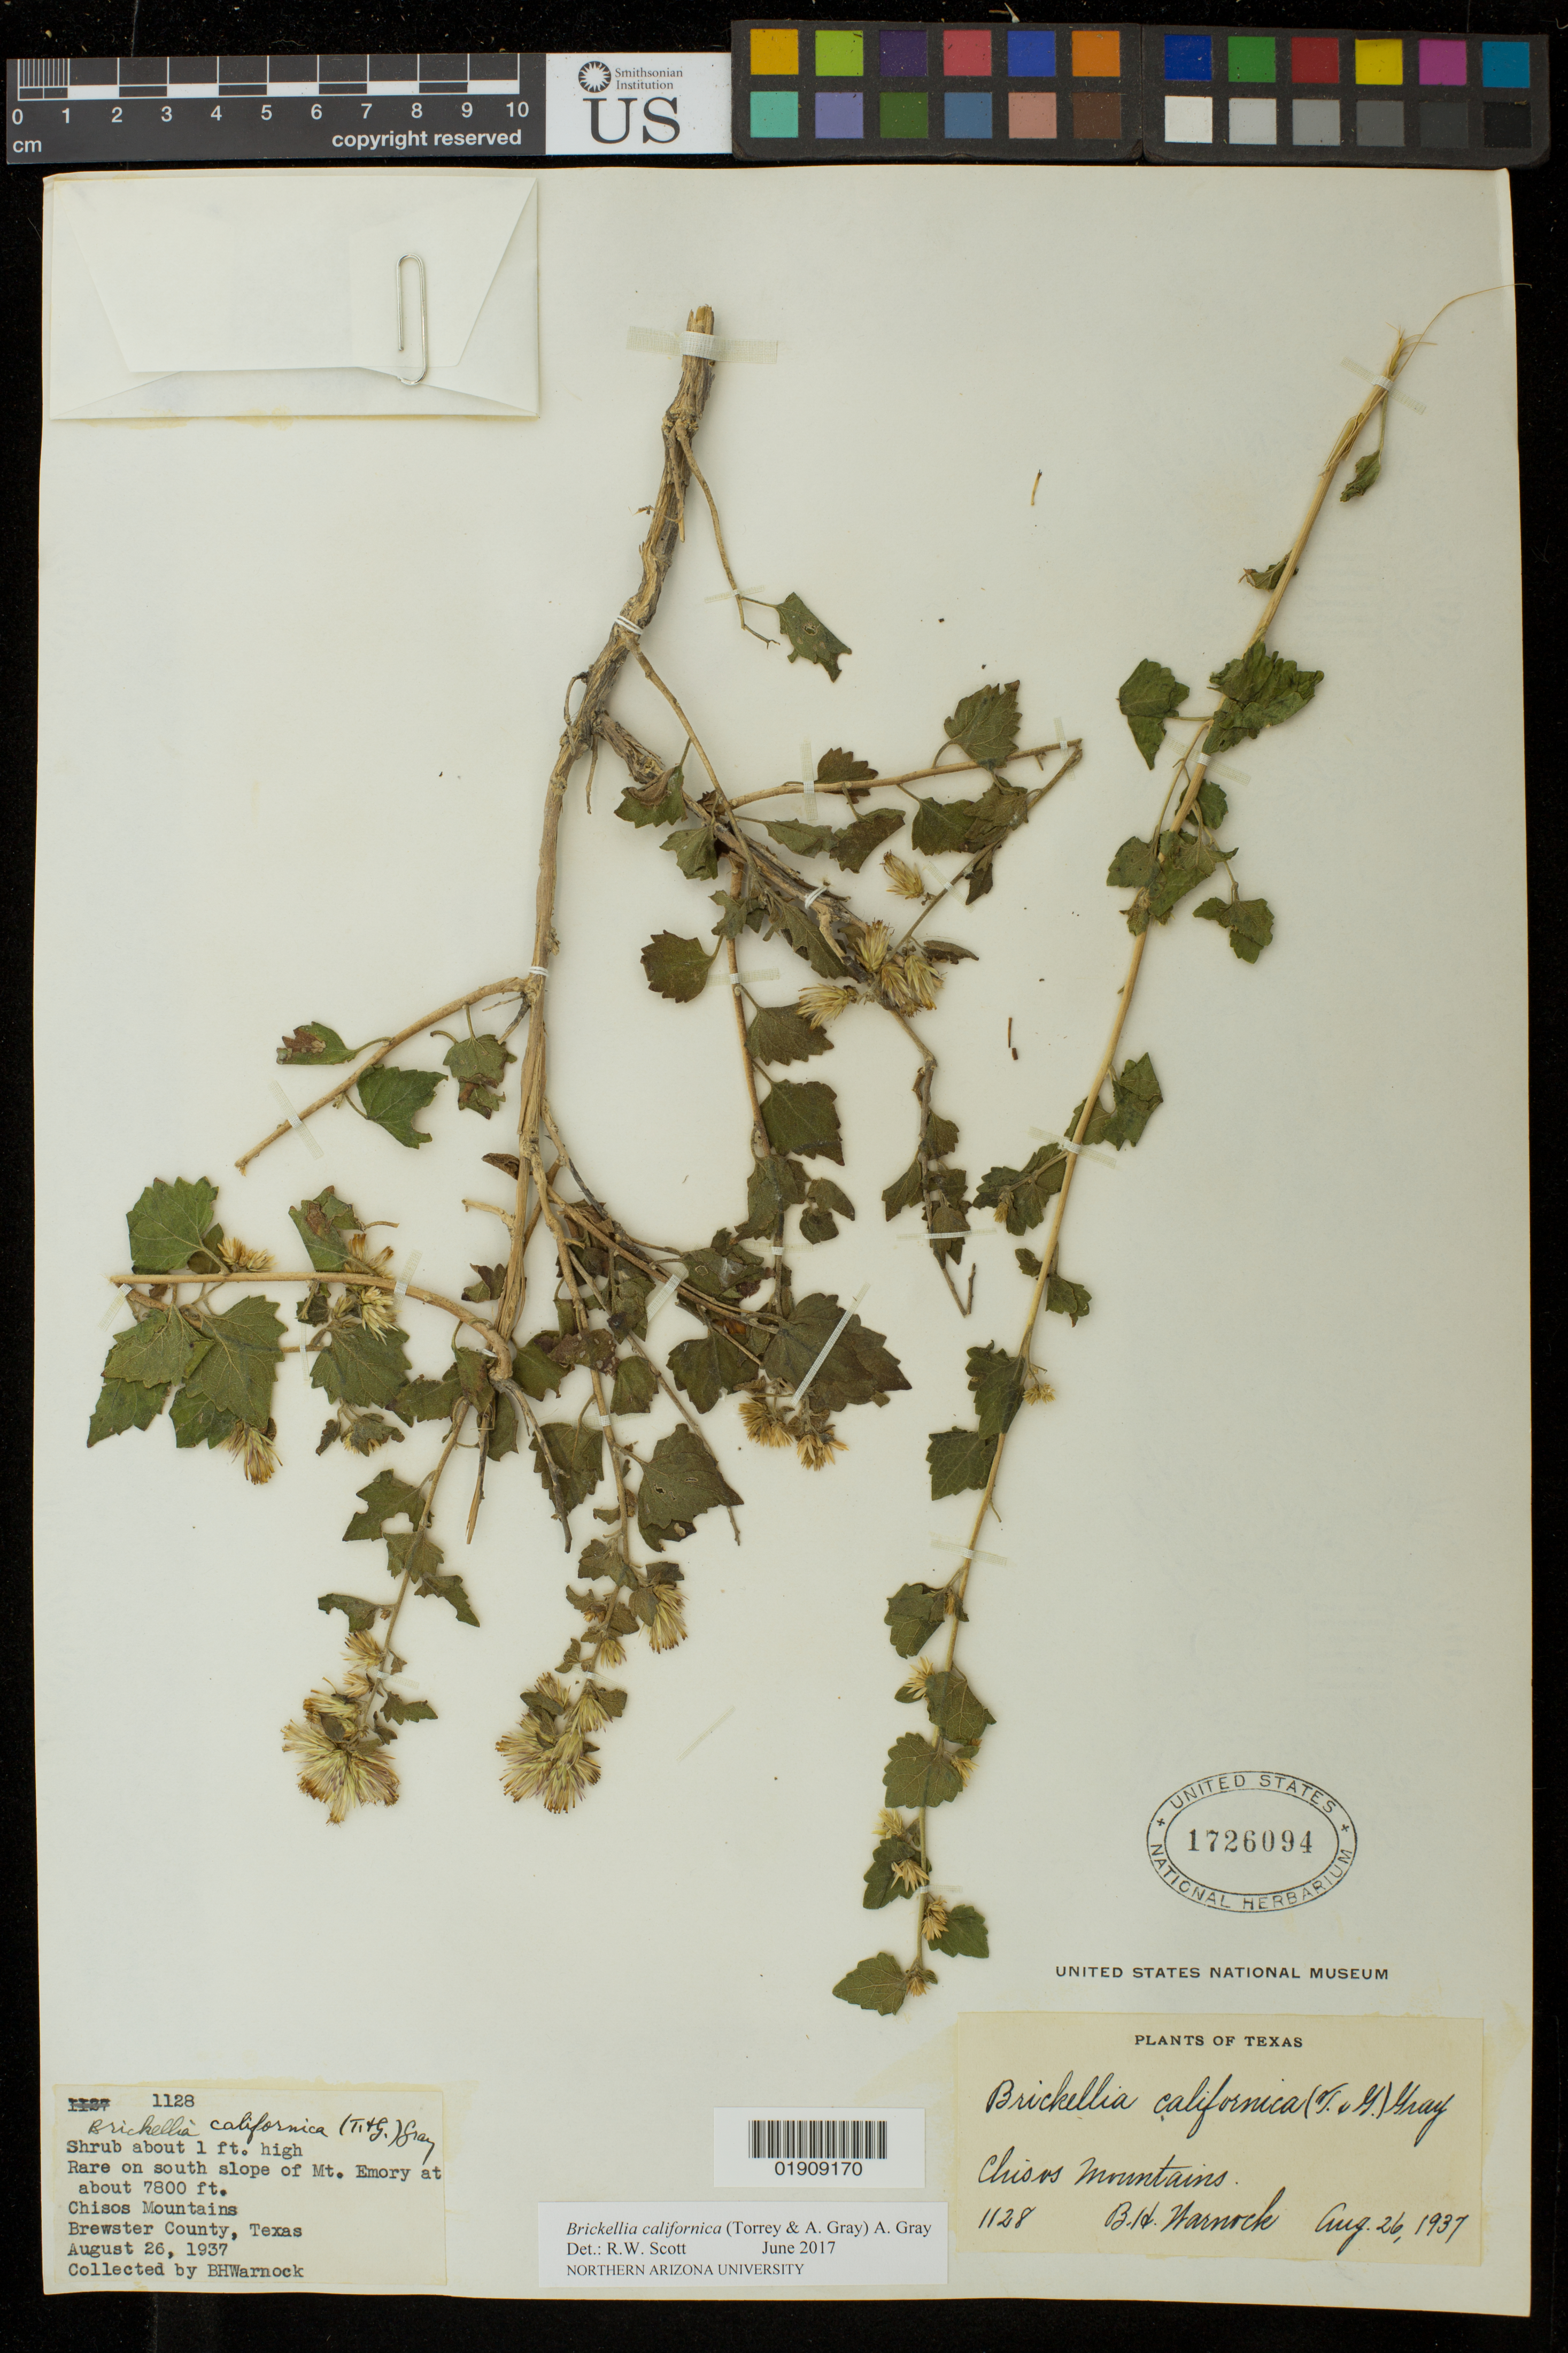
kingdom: Plantae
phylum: Tracheophyta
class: Magnoliopsida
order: Asterales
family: Asteraceae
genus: Brickellia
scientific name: Brickellia californica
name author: (Torr. & A. Gray) A. Gray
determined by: Scott, Randall W., (ASC), Northern Arizona University (UNITED STATES)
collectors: B. H. Warnock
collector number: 1128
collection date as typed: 26 Aug 1937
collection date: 1937-08-26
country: United States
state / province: Texas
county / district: Brewster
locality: Chisos Mountains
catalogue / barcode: US 1726094